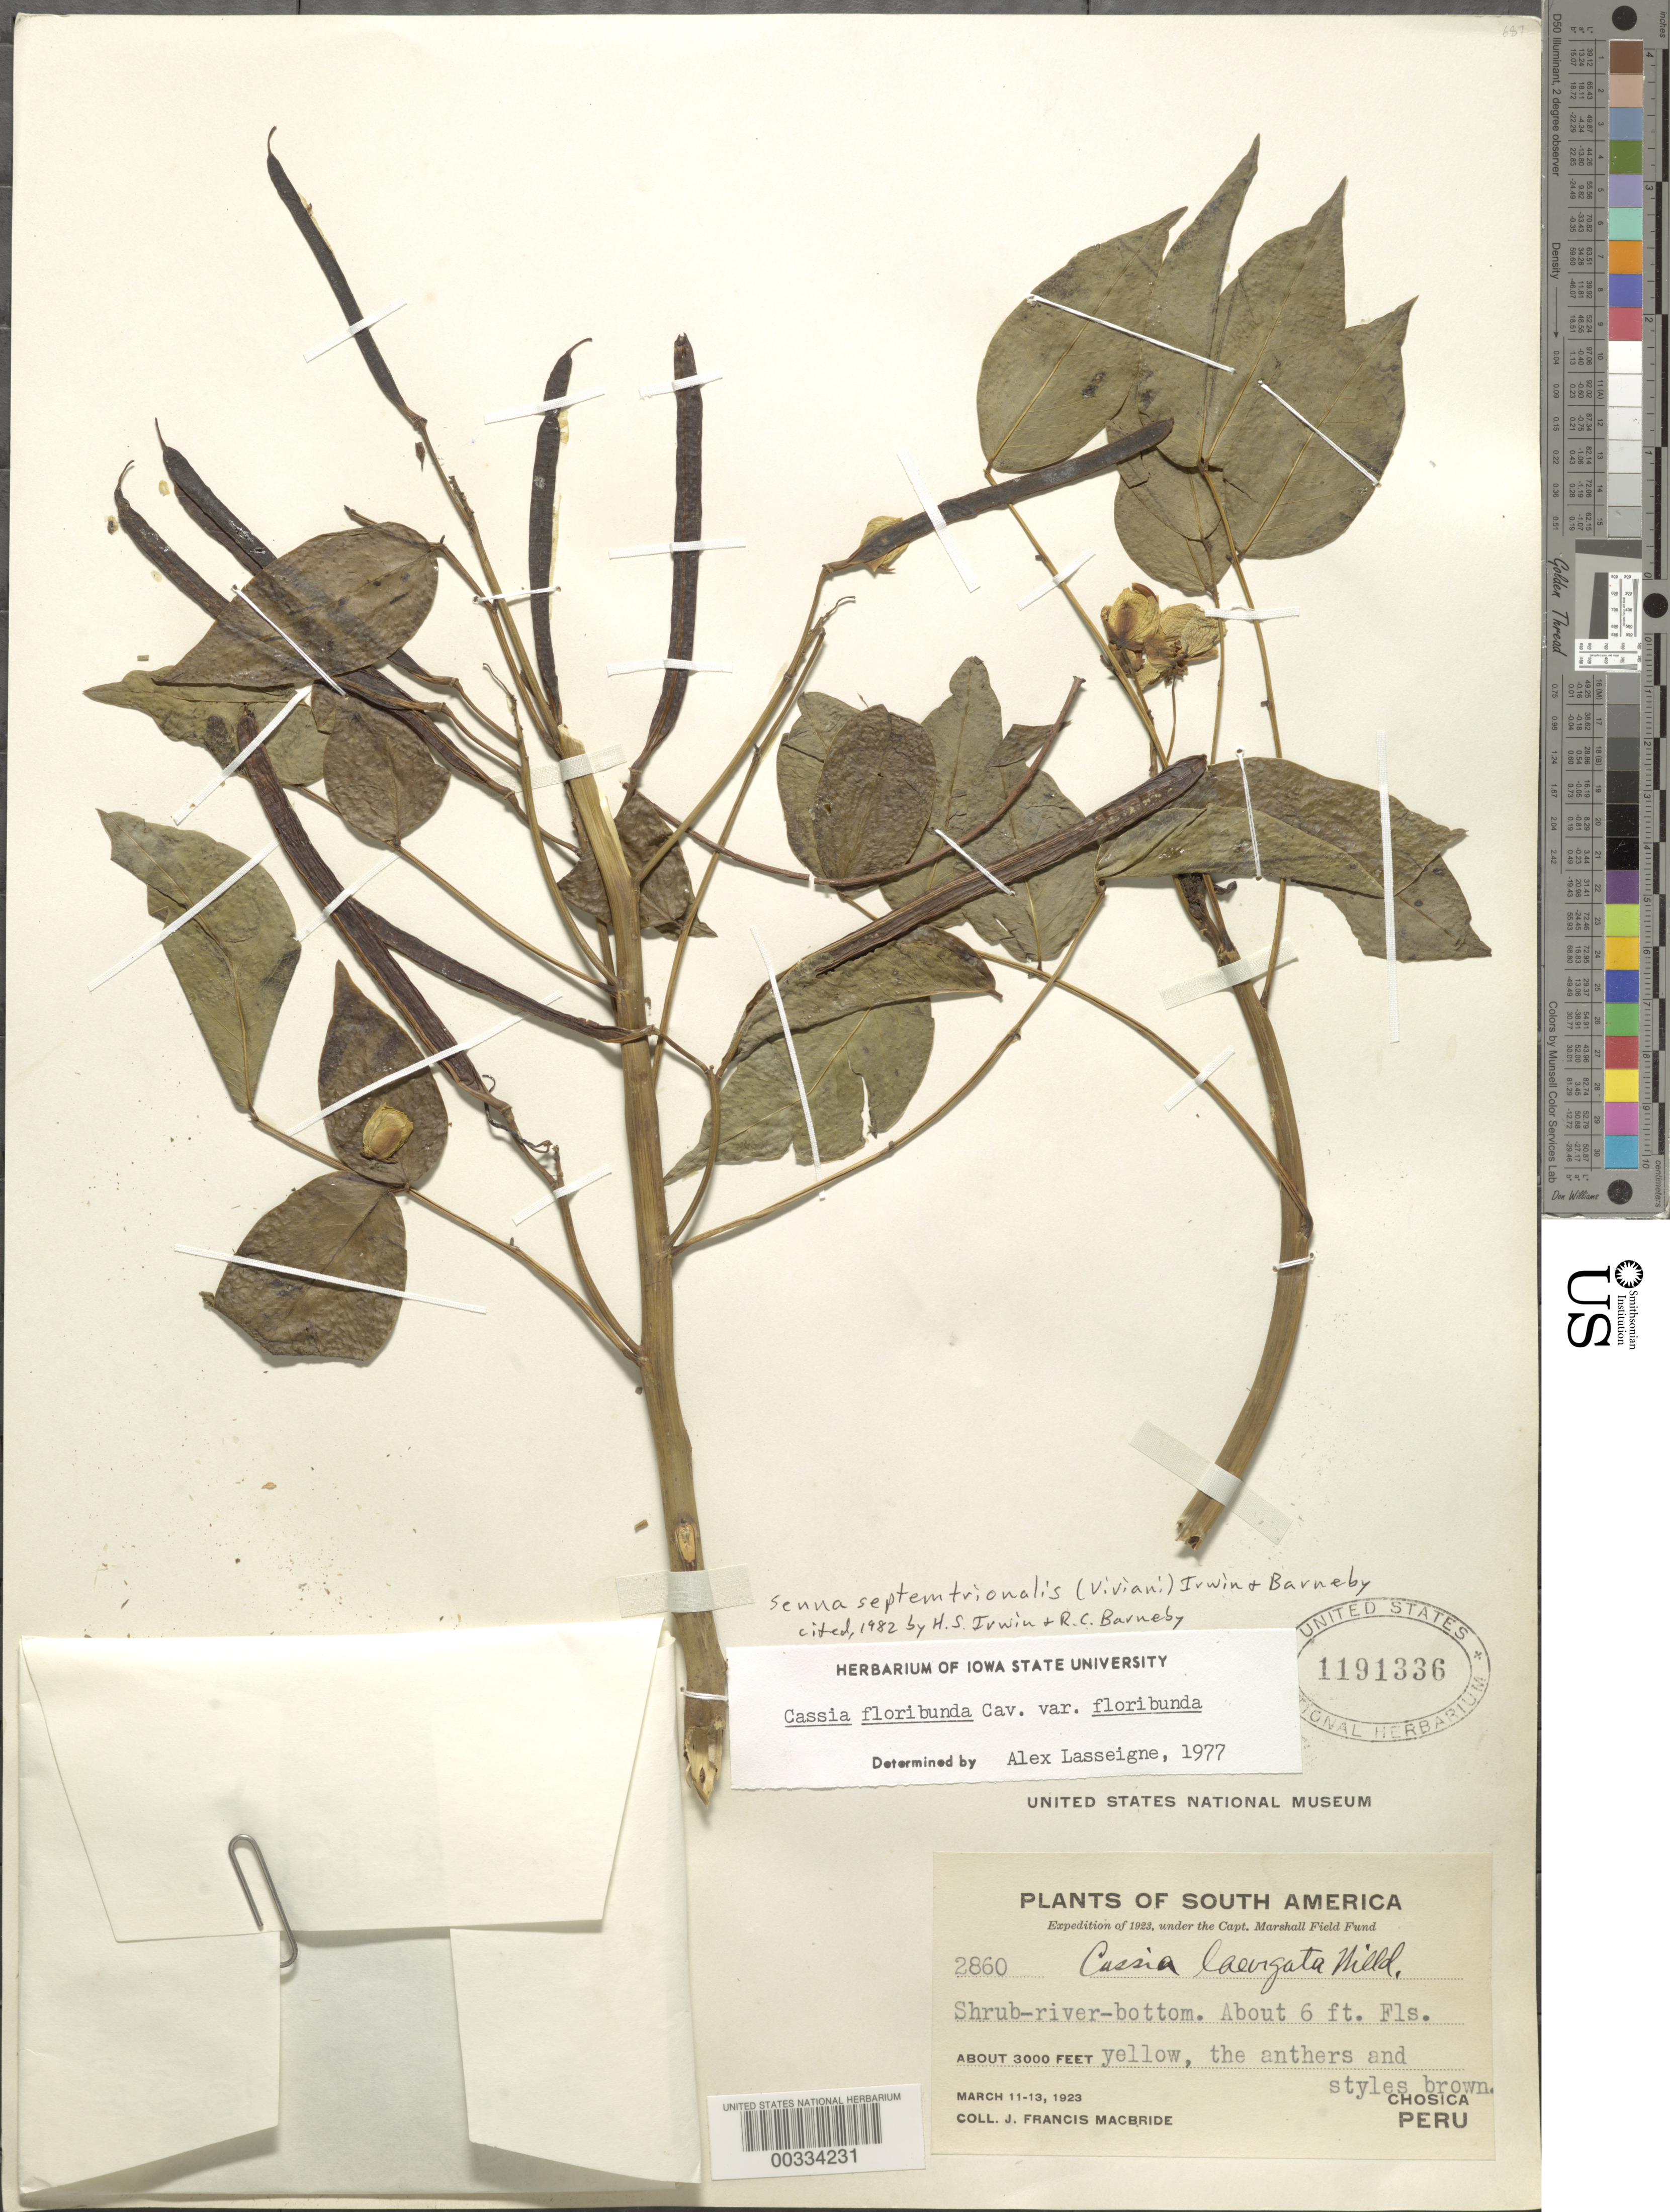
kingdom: Plantae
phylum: Tracheophyta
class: Magnoliopsida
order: Fabales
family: Fabaceae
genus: Senna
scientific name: Senna septemtrionalis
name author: (Viv.) H.S. Irwin & Barneby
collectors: J. F. Macbride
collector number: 2860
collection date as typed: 11 Mar 1923 to 13 Mar 1923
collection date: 1923-03-11/1923-03-13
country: Peru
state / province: Lima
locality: Chosica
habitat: River bottom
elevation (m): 914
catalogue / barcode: US 1191336